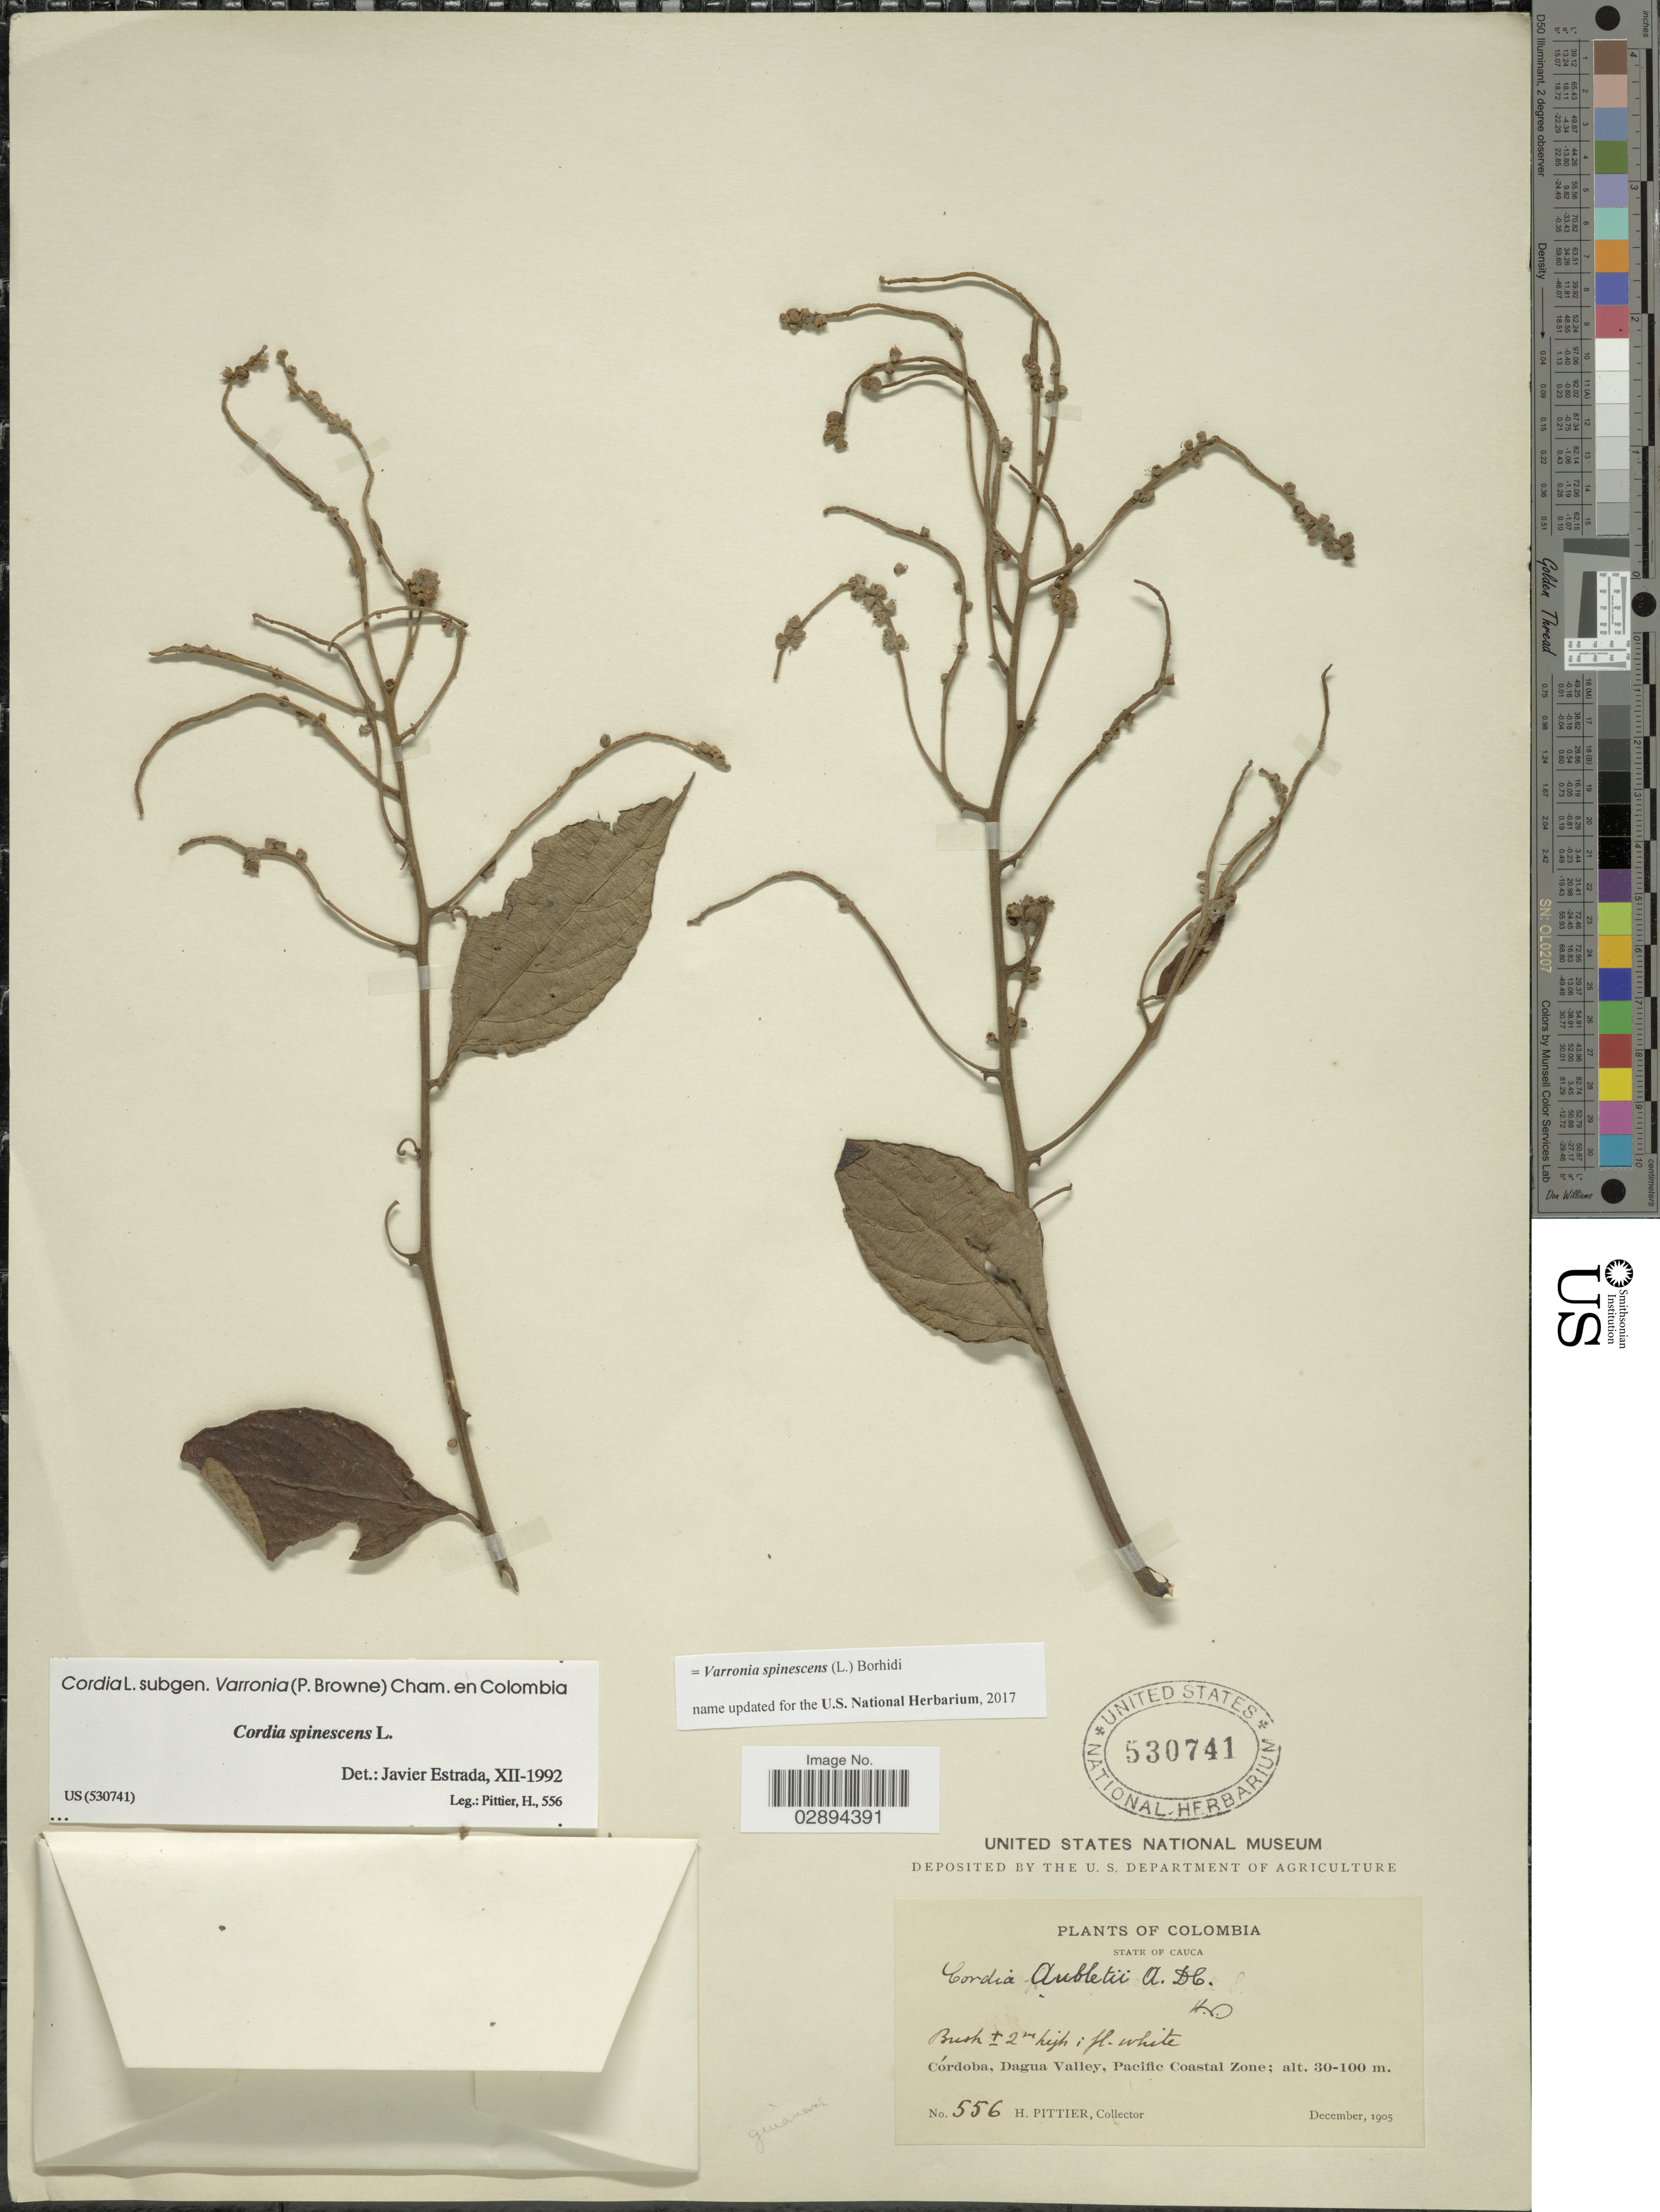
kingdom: Plantae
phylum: Tracheophyta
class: Magnoliopsida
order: Boraginales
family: Cordiaceae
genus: Varronia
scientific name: Varronia spinescens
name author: (L.) Borhidi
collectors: H. F. Pittier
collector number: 556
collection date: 1905-12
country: Colombia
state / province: Cauca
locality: Córdoba, Dagua Valley, Pacific Coastal Zone.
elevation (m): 30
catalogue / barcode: US 530741